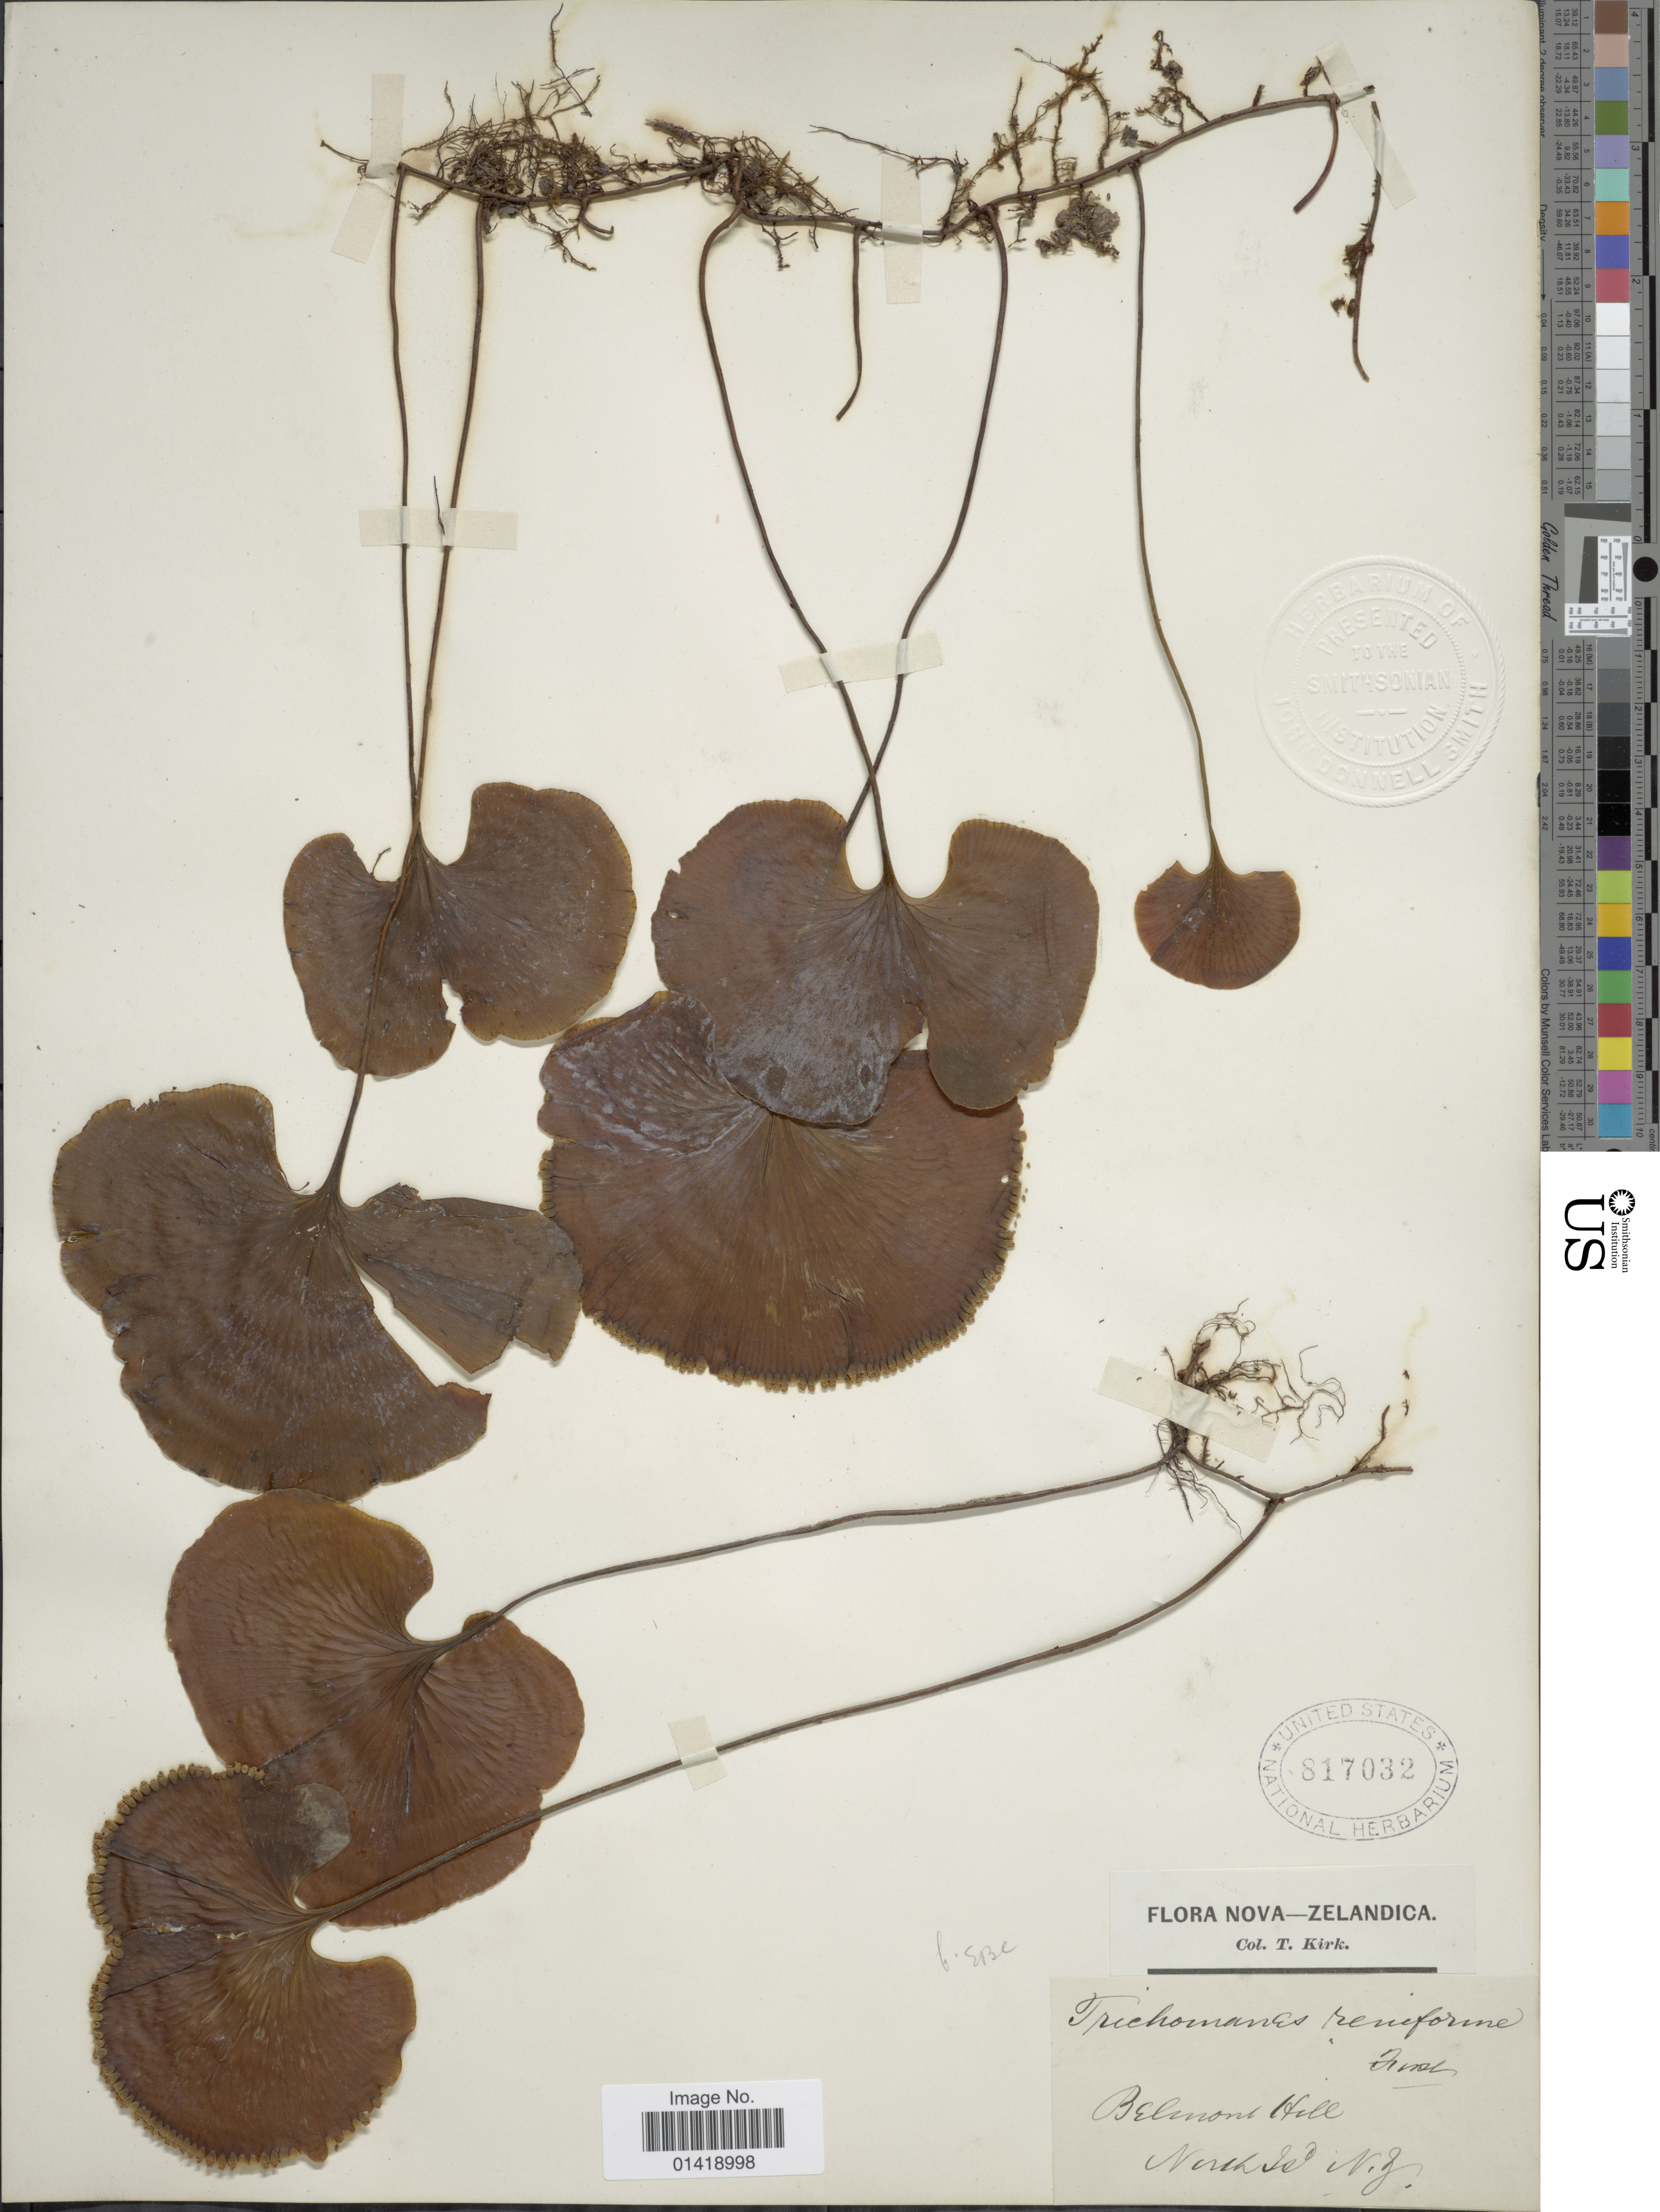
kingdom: Plantae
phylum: Tracheophyta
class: Polypodiopsida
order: Hymenophyllales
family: Hymenophyllaceae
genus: Hymenophyllum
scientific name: Hymenophyllum nephrophyllum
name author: Ebihara & K. Iwats.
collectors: T. Kirk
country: New Zealand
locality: Belmont Hill North Island N.Z.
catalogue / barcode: US 817032